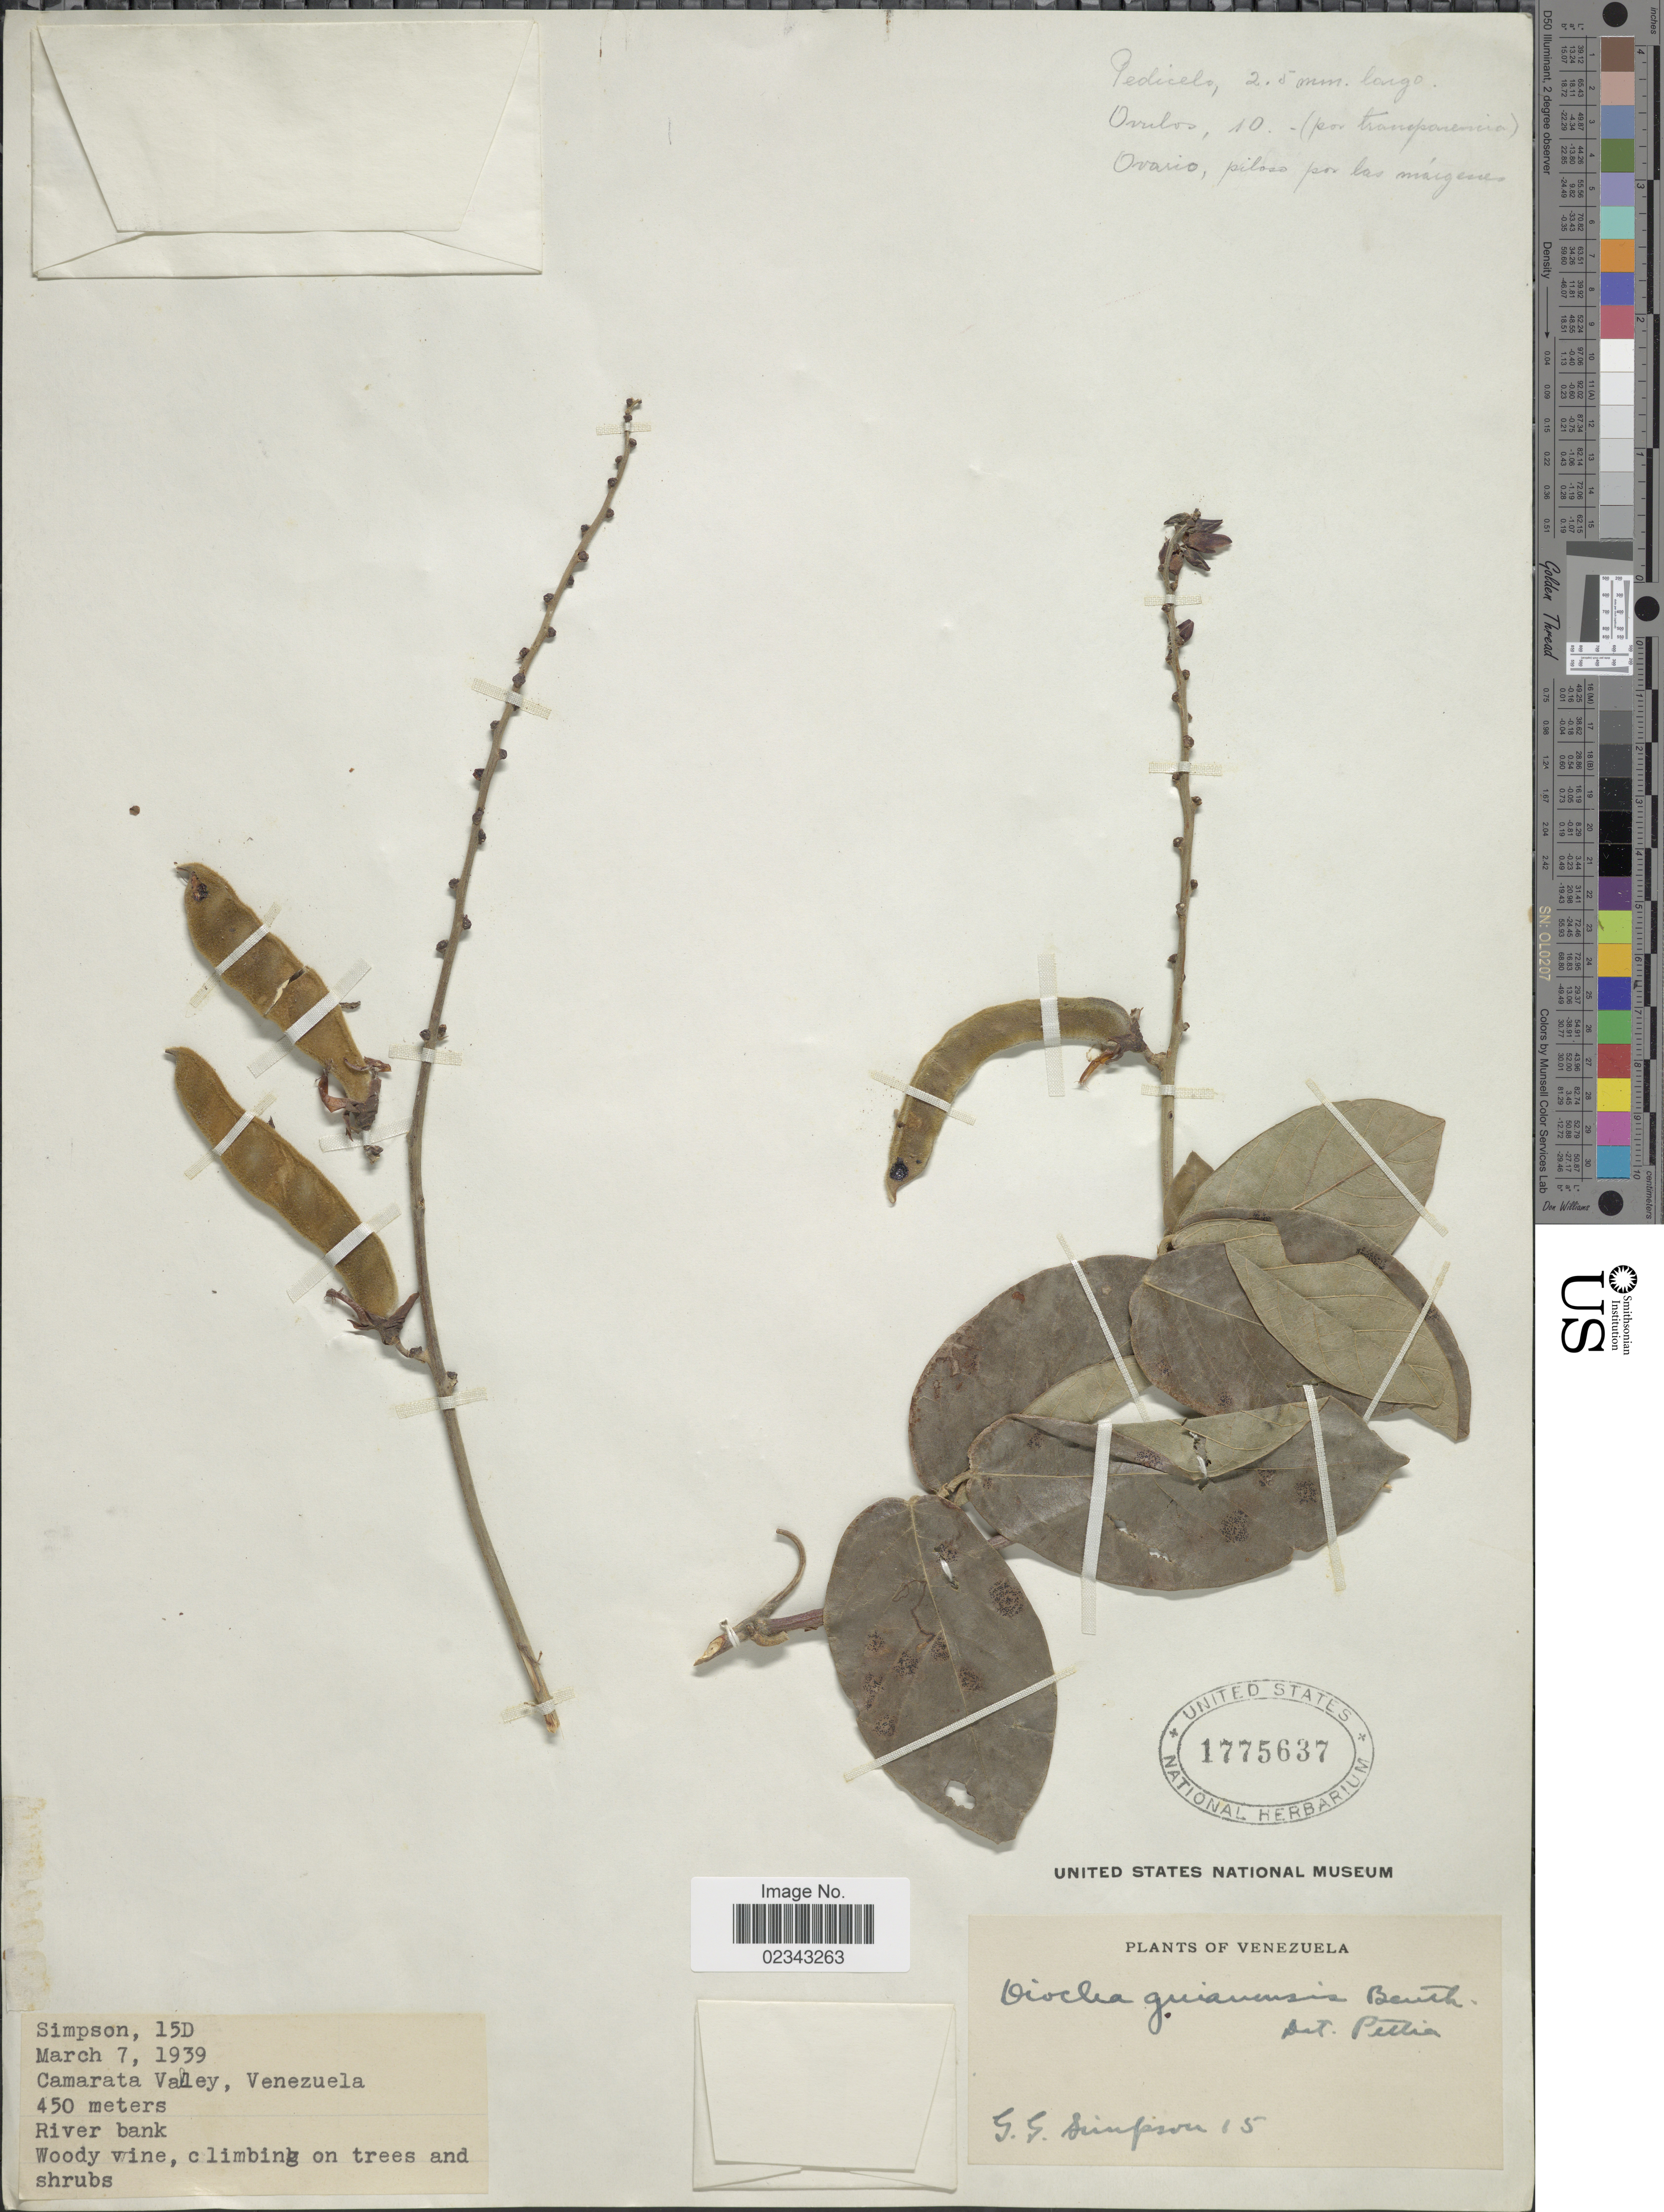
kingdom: Plantae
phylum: Tracheophyta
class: Magnoliopsida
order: Fabales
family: Fabaceae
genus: Dioclea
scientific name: Dioclea guianensis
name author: Benth.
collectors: G. Simpson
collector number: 15D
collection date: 1939-03-07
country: Venezuela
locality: Camarata Valley, River bank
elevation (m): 450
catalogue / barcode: US 1775637